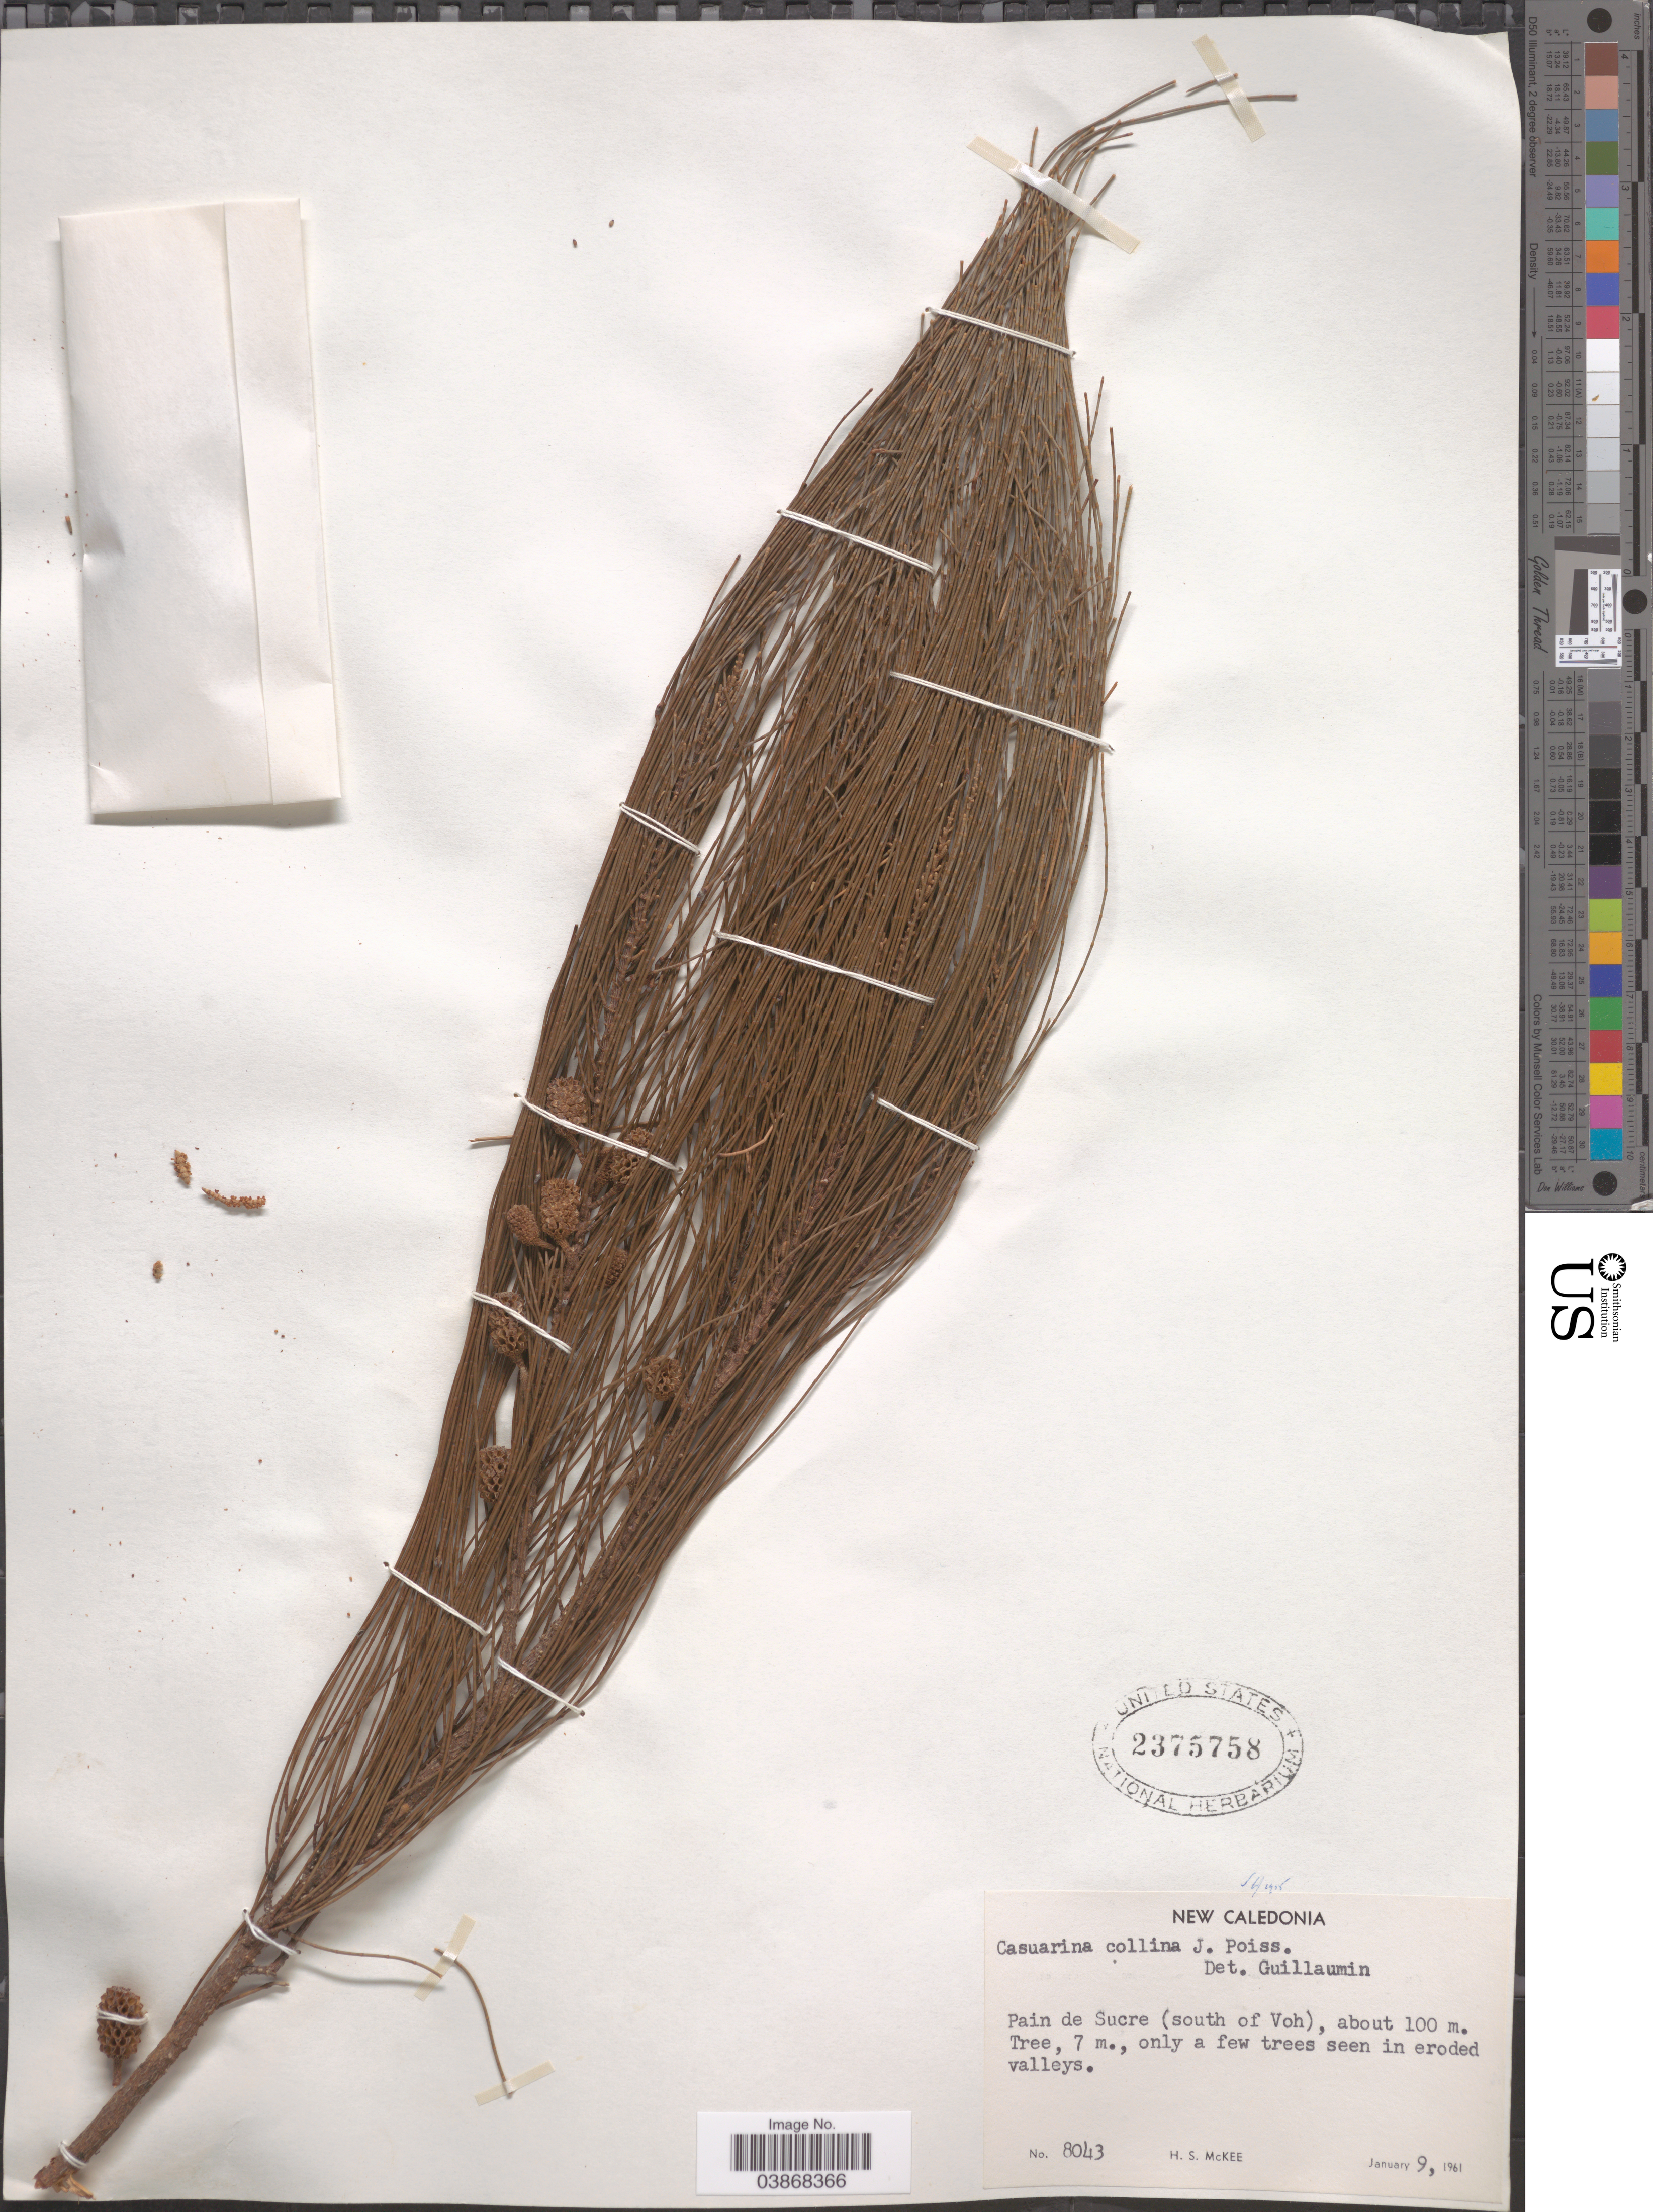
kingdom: Plantae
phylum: Tracheophyta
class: Magnoliopsida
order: Fagales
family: Casuarinaceae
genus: Casuarina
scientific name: Casuarina collina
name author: J. Poiss. ex Pancher & Sebert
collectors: H. S. McKee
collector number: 8043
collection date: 1961-01-09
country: New Caledonia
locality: Pain de Sucre (south of Voh).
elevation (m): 100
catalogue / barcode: US 2375758